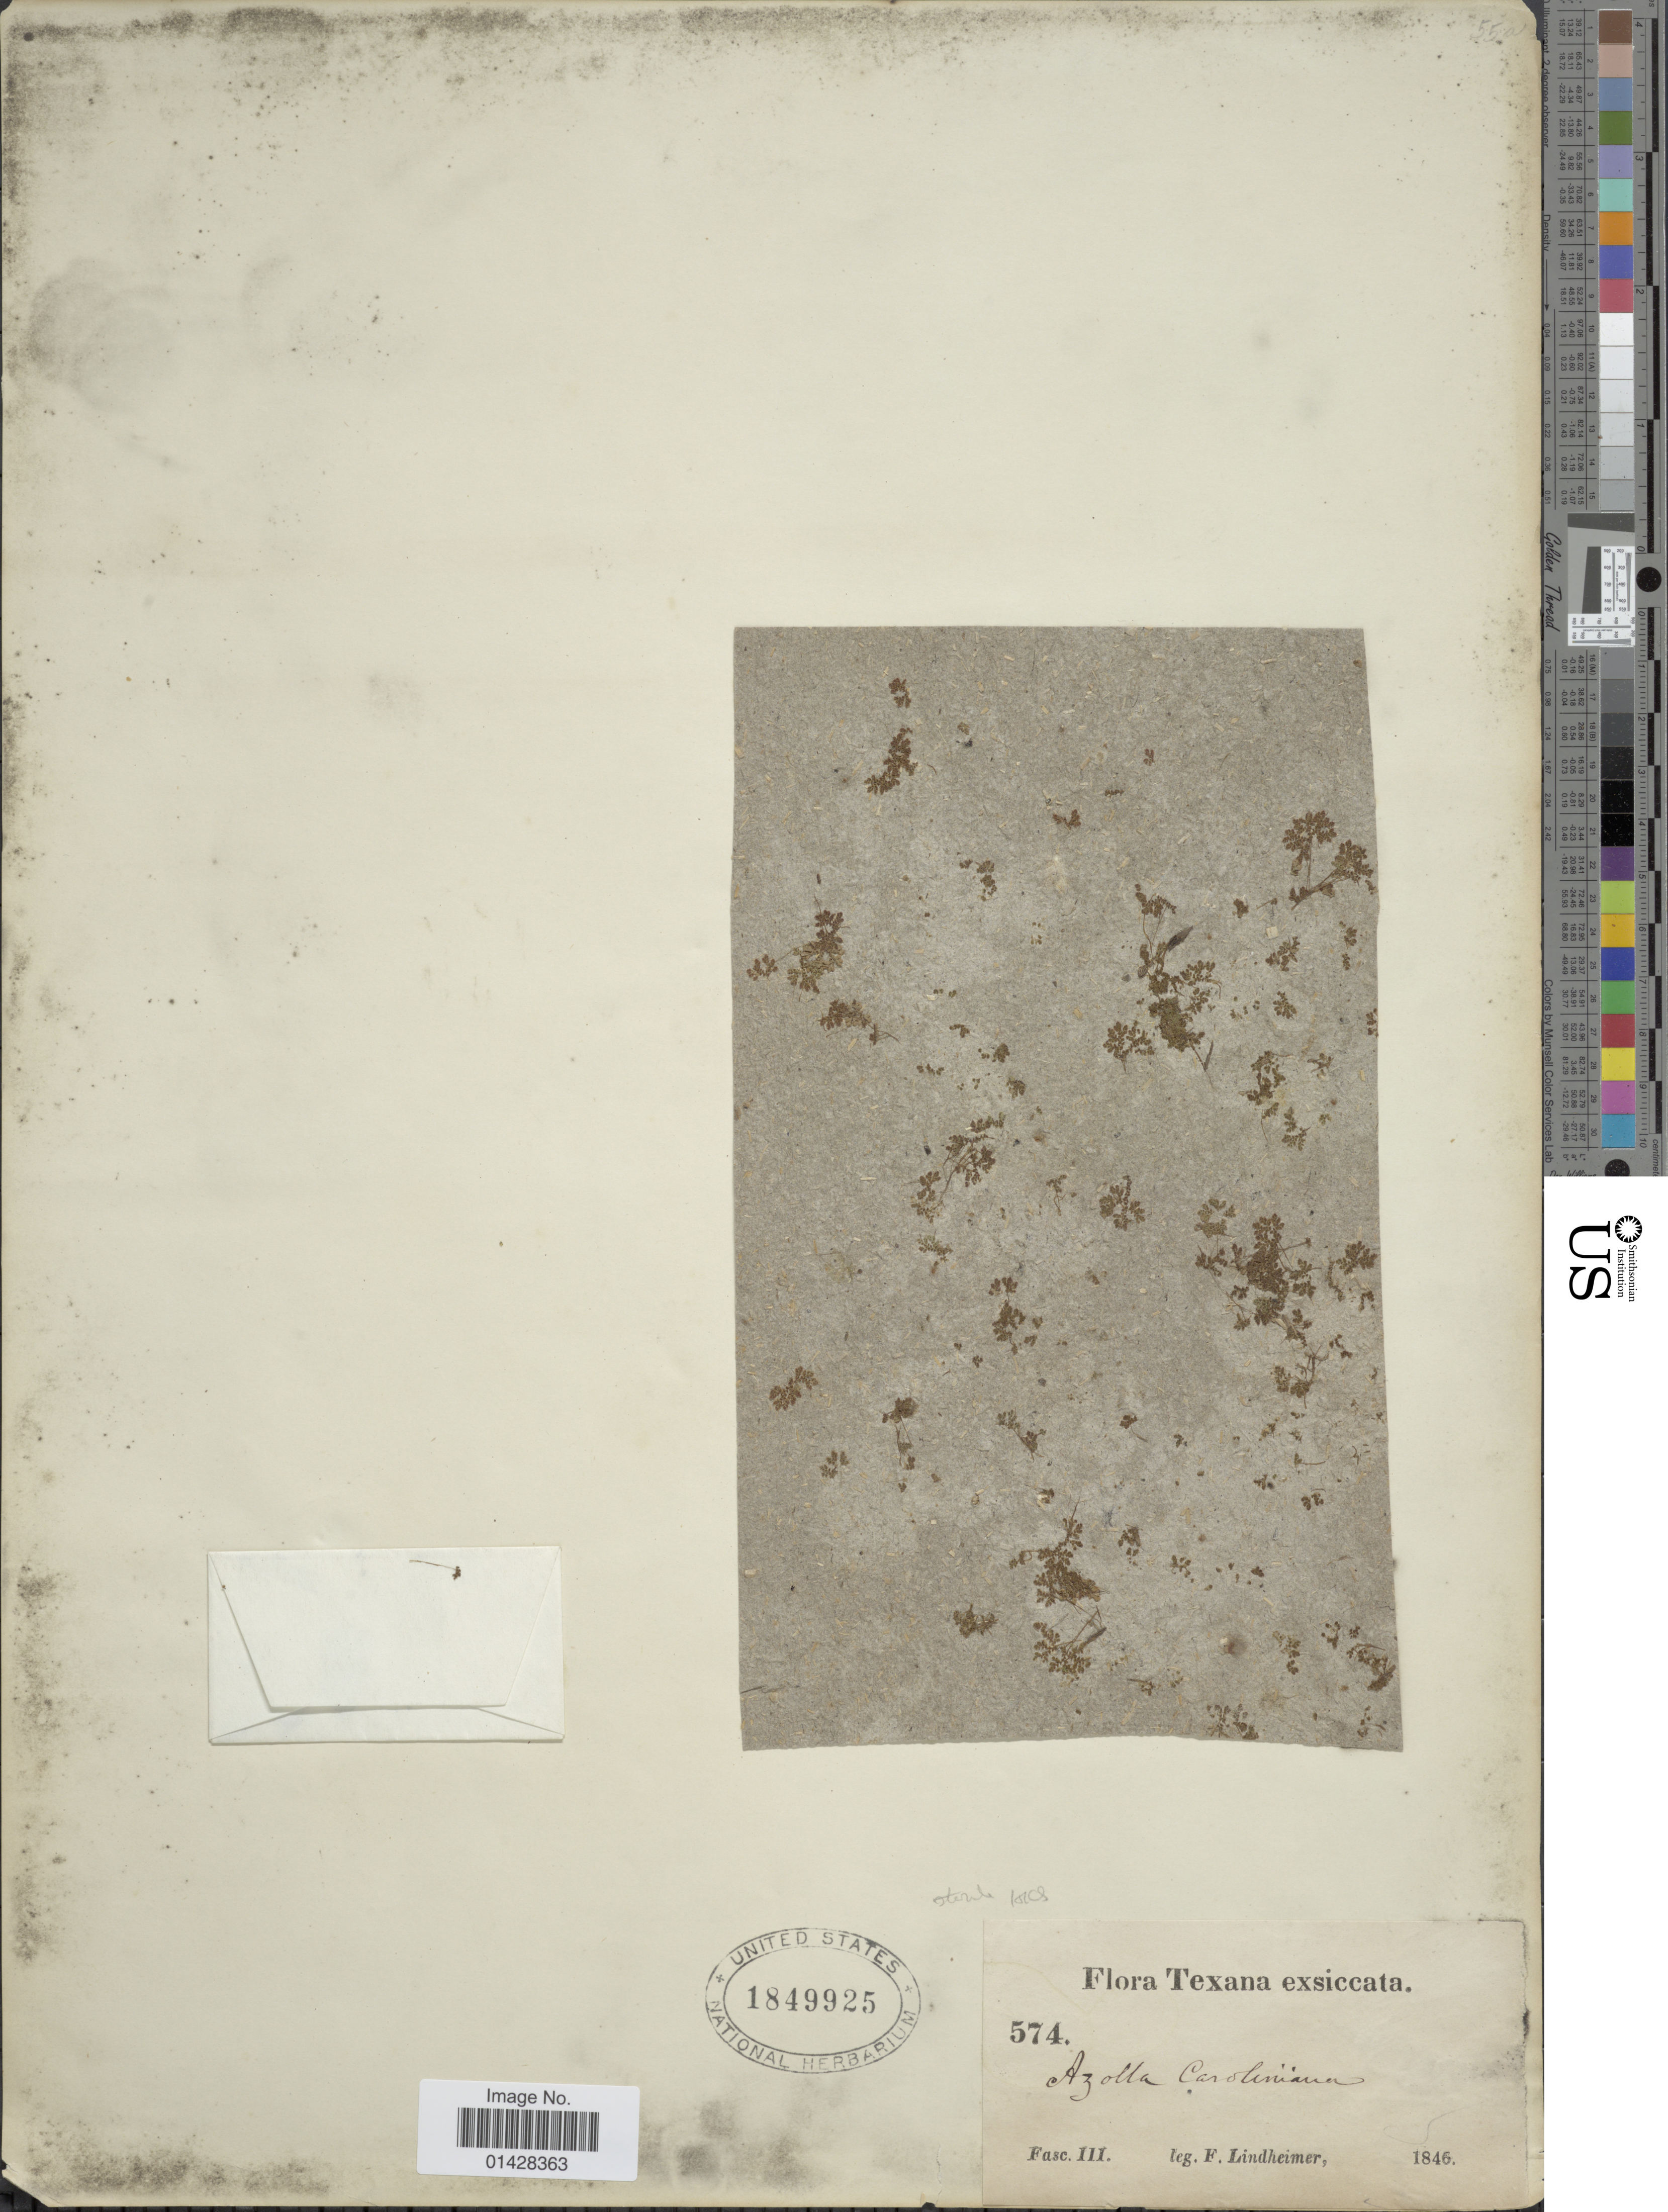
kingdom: Plantae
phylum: Tracheophyta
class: Polypodiopsida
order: Salviniales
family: Salviniaceae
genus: Azolla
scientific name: Azolla caroliniana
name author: Willd.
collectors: F. J. Lindheimer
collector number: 574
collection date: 1846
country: United States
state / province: Texas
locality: Fasc III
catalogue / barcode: US 1849925